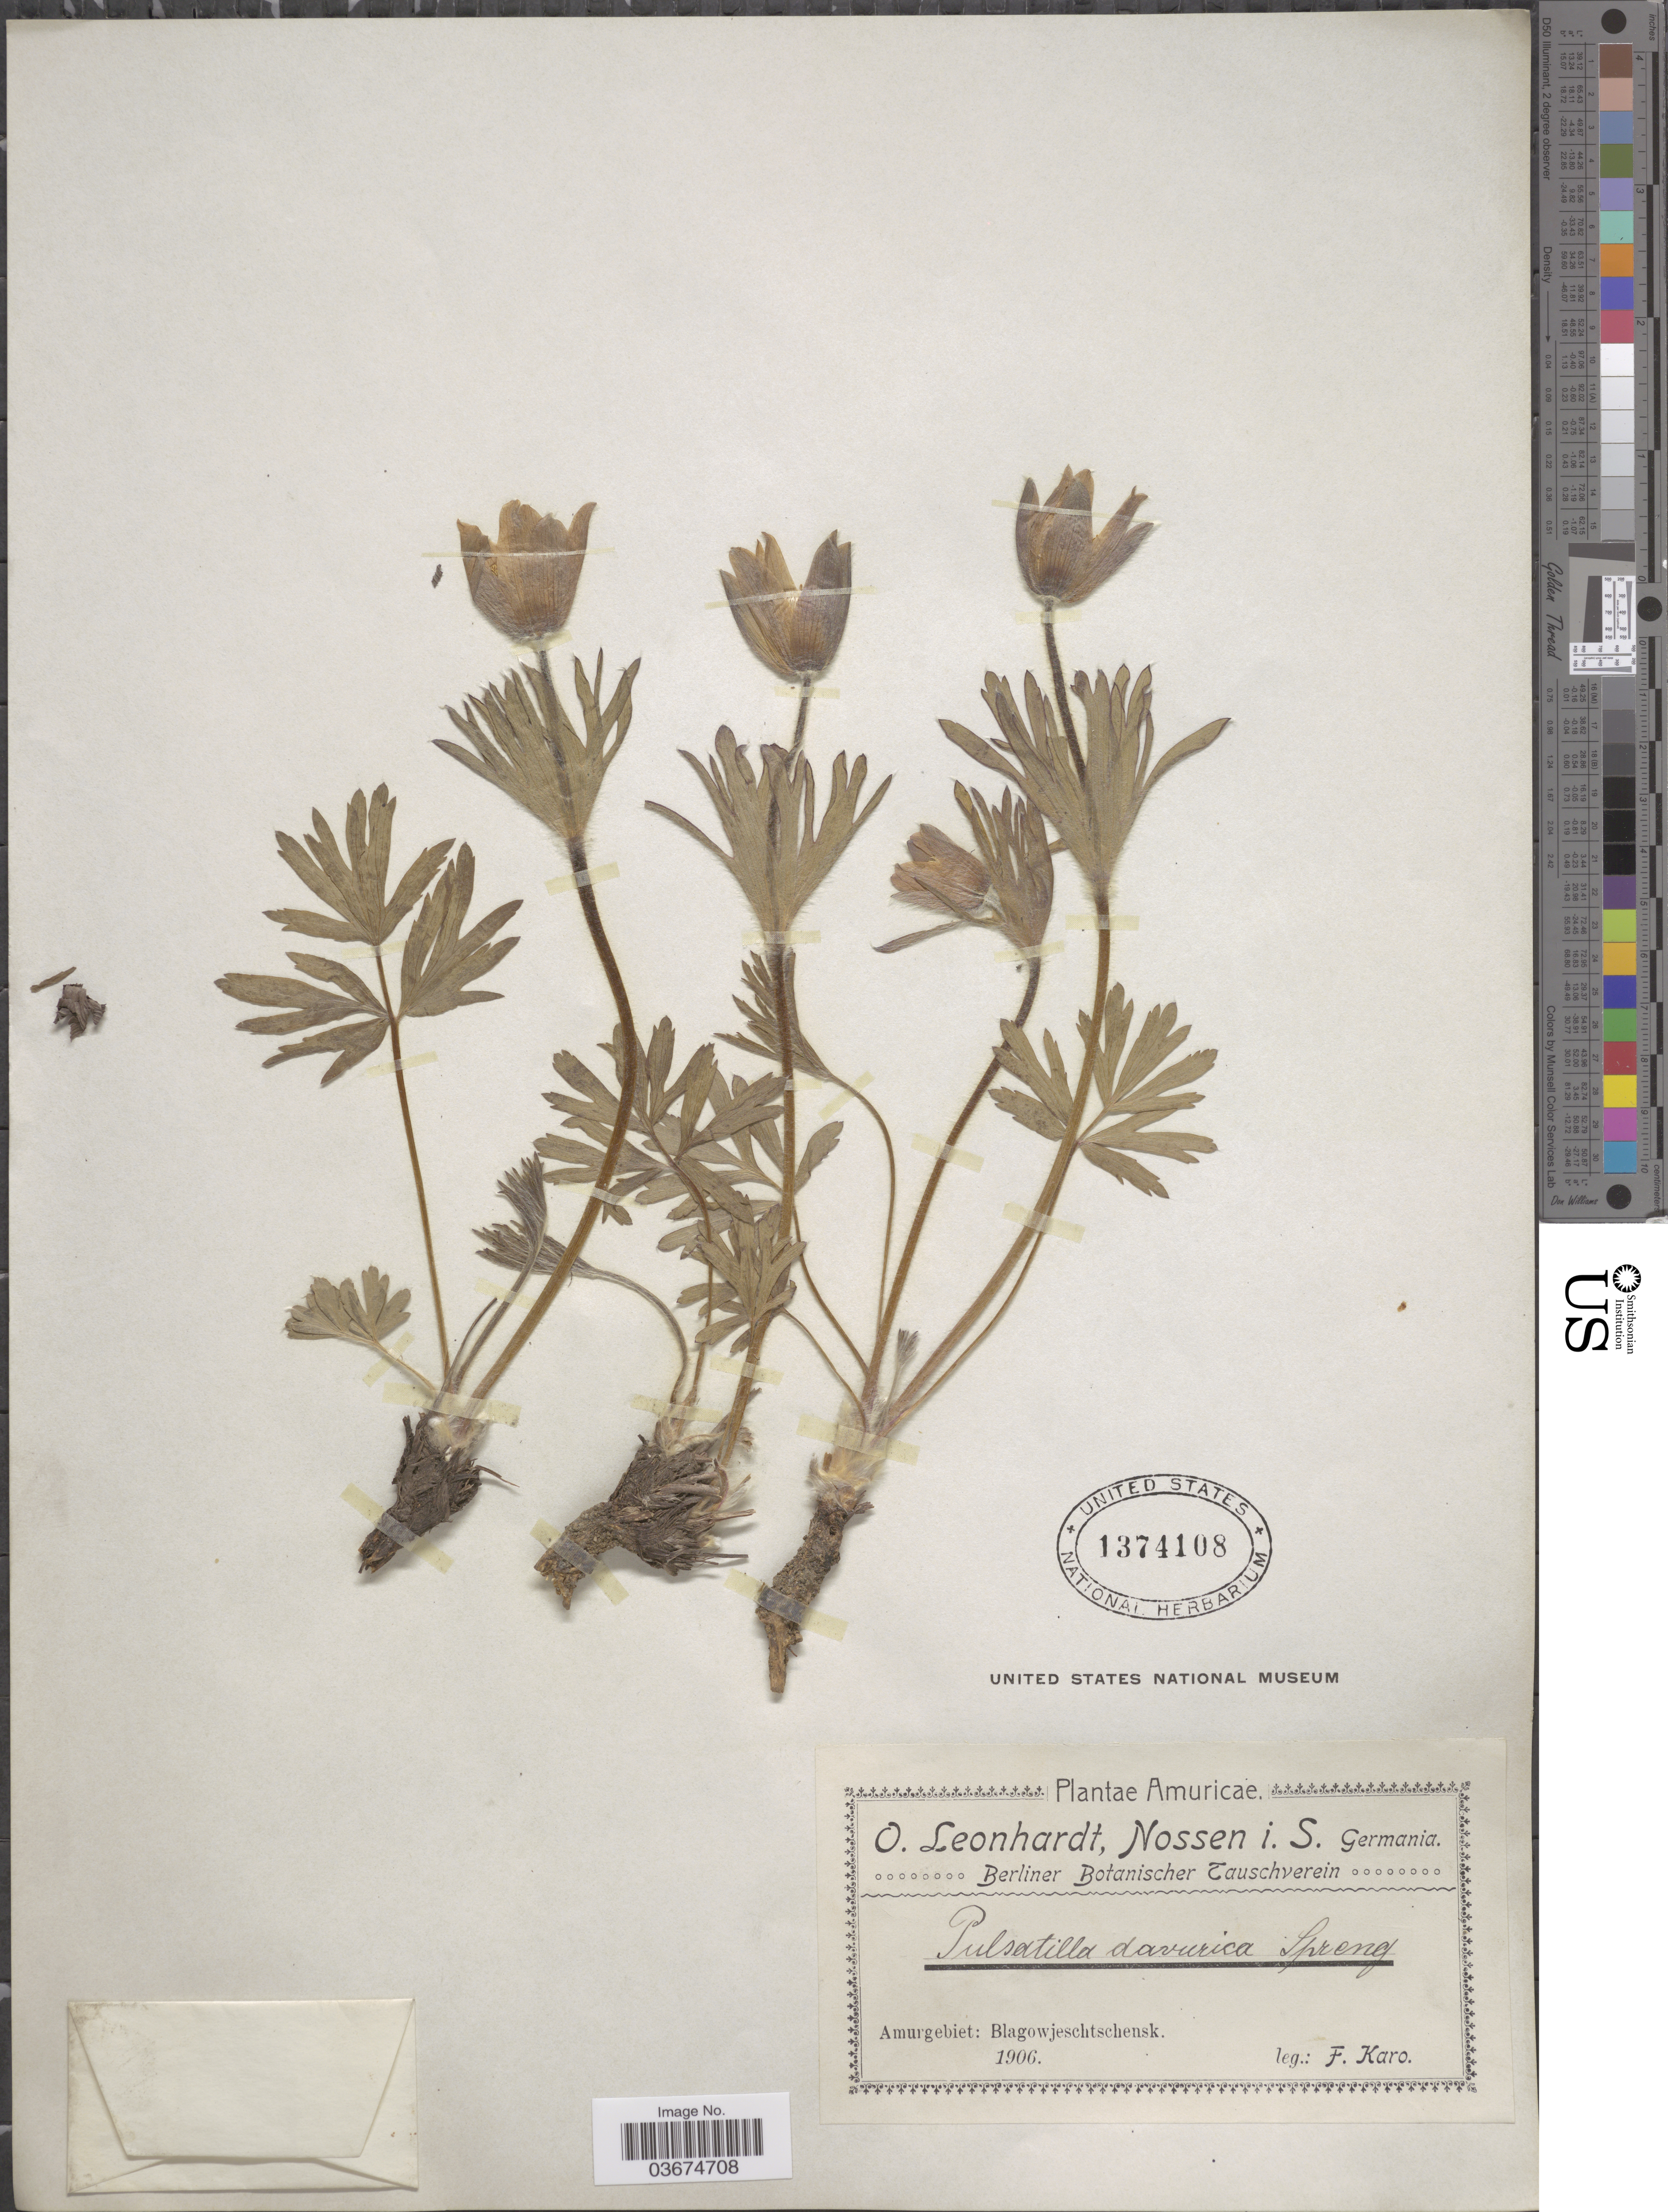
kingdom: Plantae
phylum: Tracheophyta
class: Magnoliopsida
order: Ranunculales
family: Ranunculaceae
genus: Pulsatilla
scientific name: Pulsatilla dahurica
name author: (Fisch. ex DC.) Spreng.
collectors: F. Karo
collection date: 1906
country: Russian Federation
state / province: Amur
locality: Amurgebiet: Blagowjeschtschensk.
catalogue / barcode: US 1374108